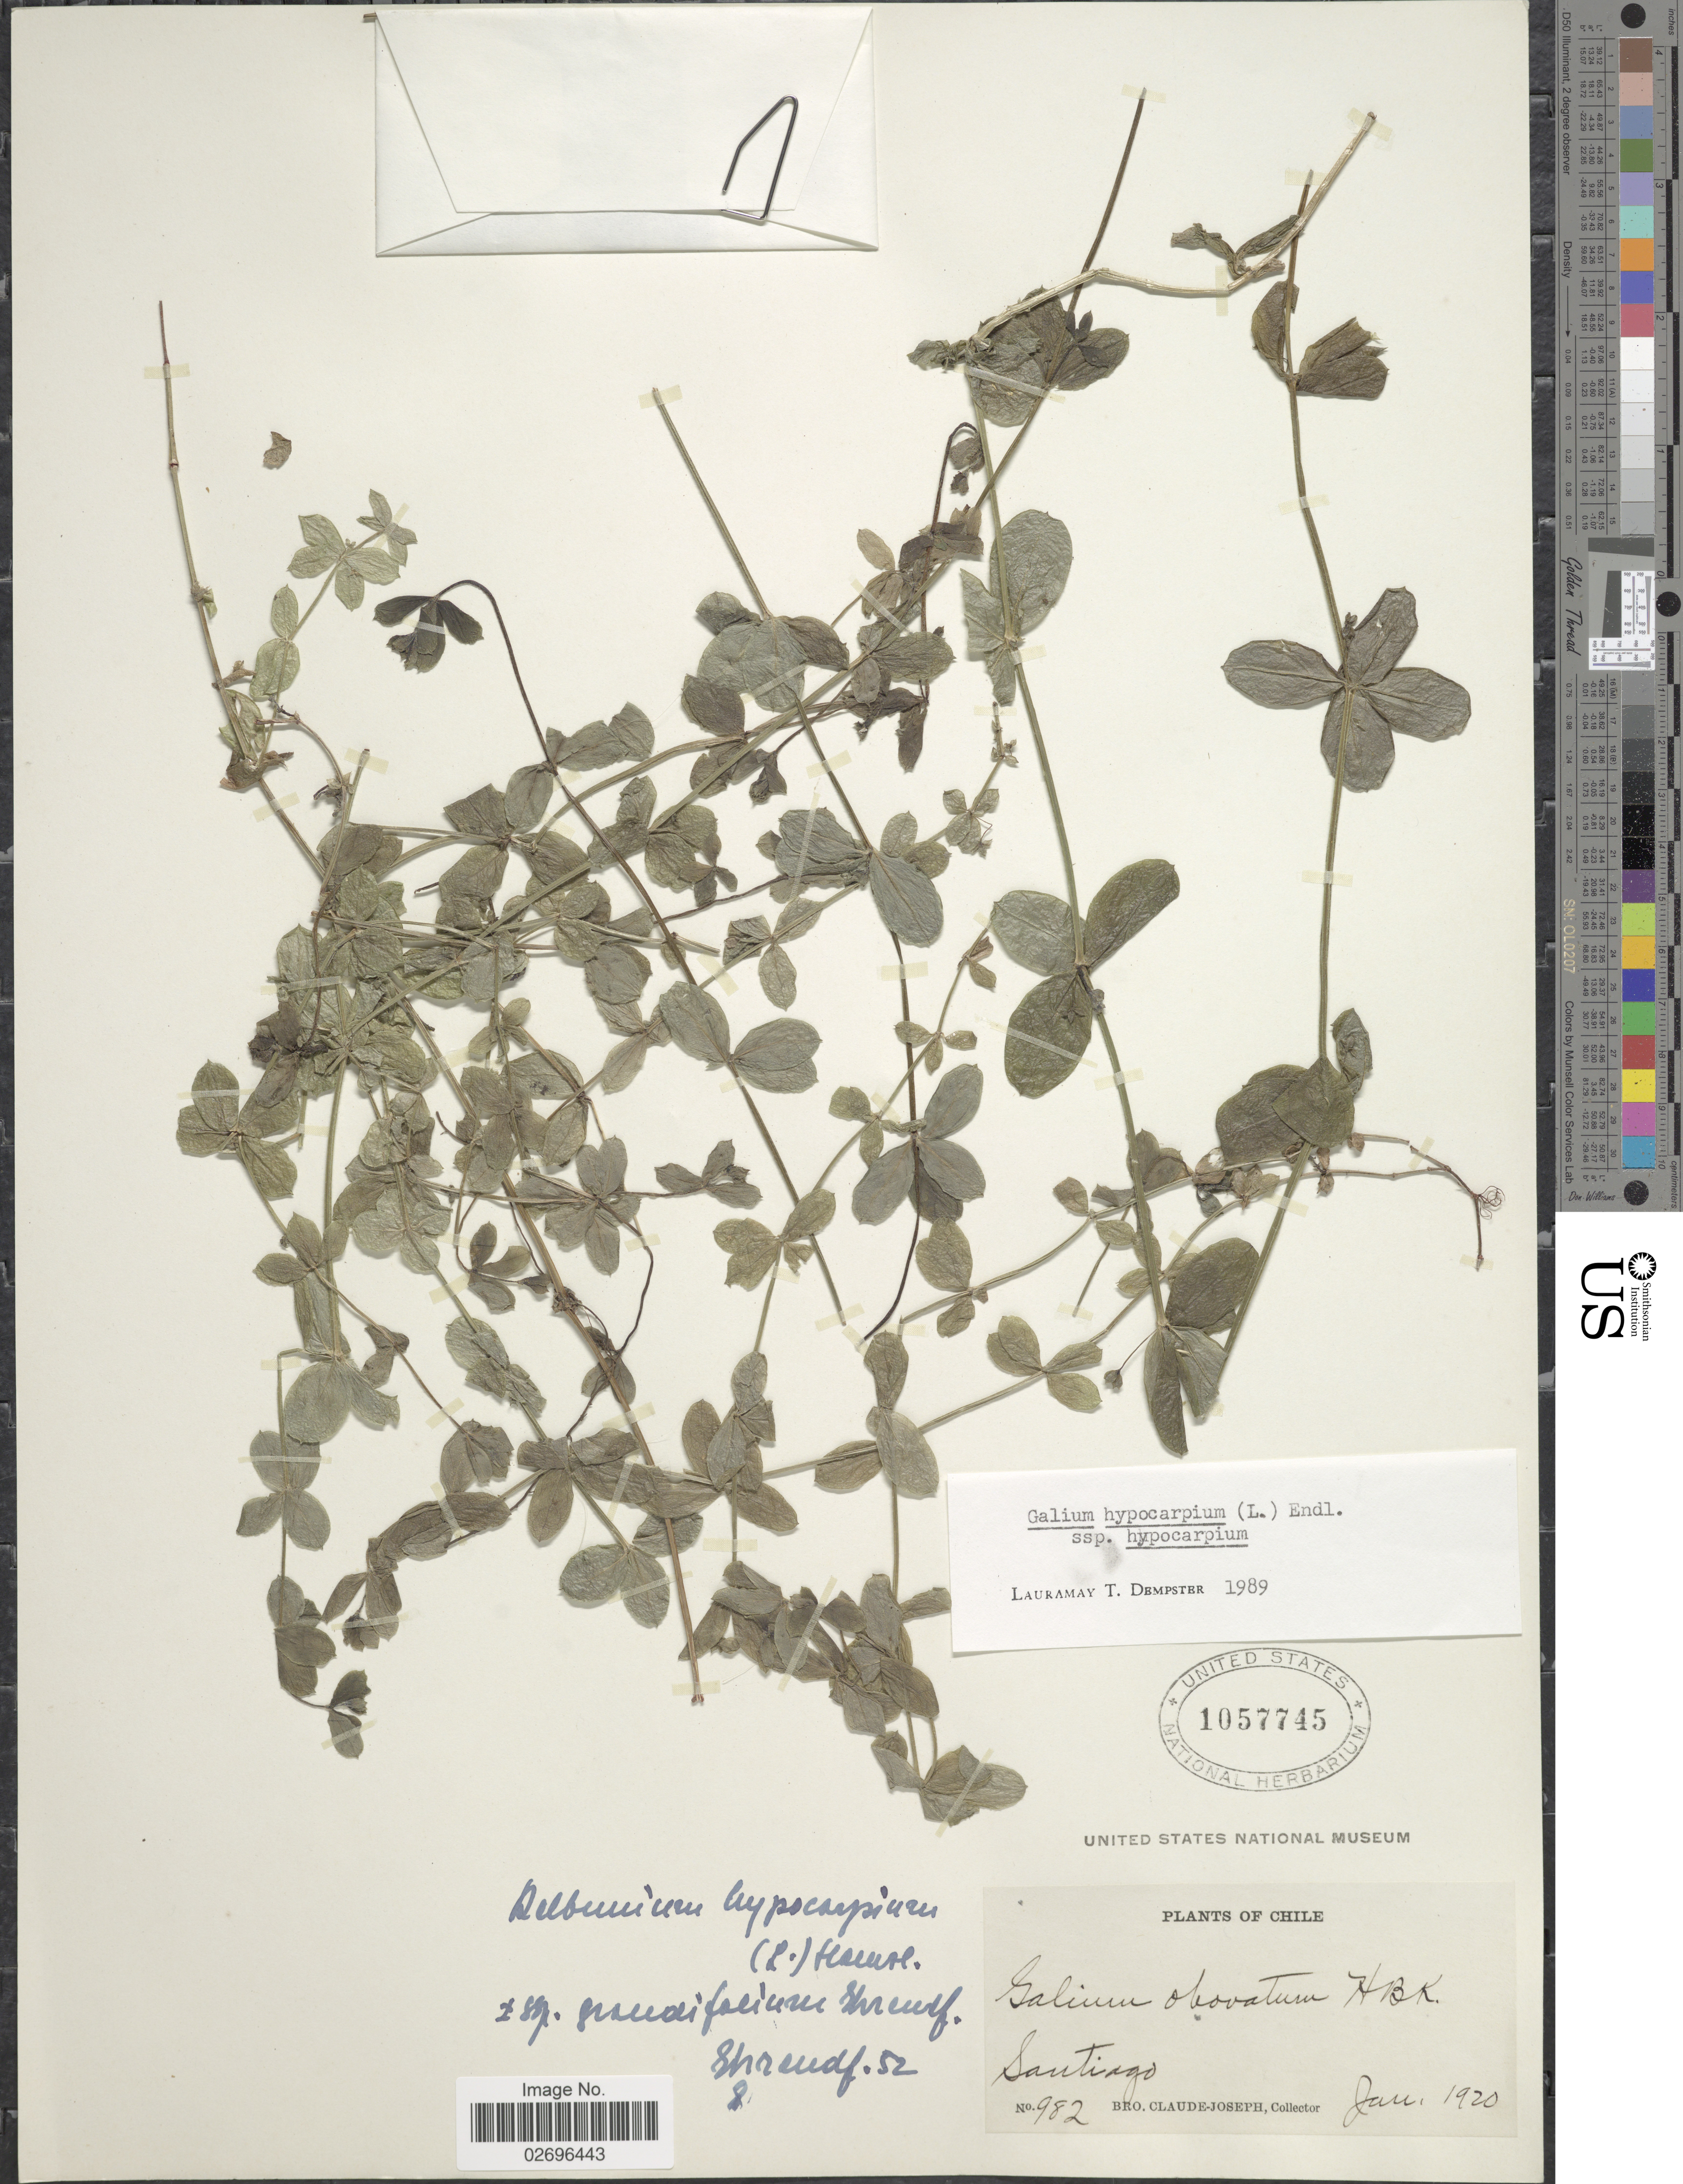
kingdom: Plantae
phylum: Tracheophyta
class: Magnoliopsida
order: Gentianales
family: Rubiaceae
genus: Galium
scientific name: Galium hypocarpium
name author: (L.) Endl. ex Griseb.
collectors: Bro. Claude-Joseph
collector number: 982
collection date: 1920-01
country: Chile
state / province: Región Metropolitana (RM)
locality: Santiago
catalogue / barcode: US 1057745